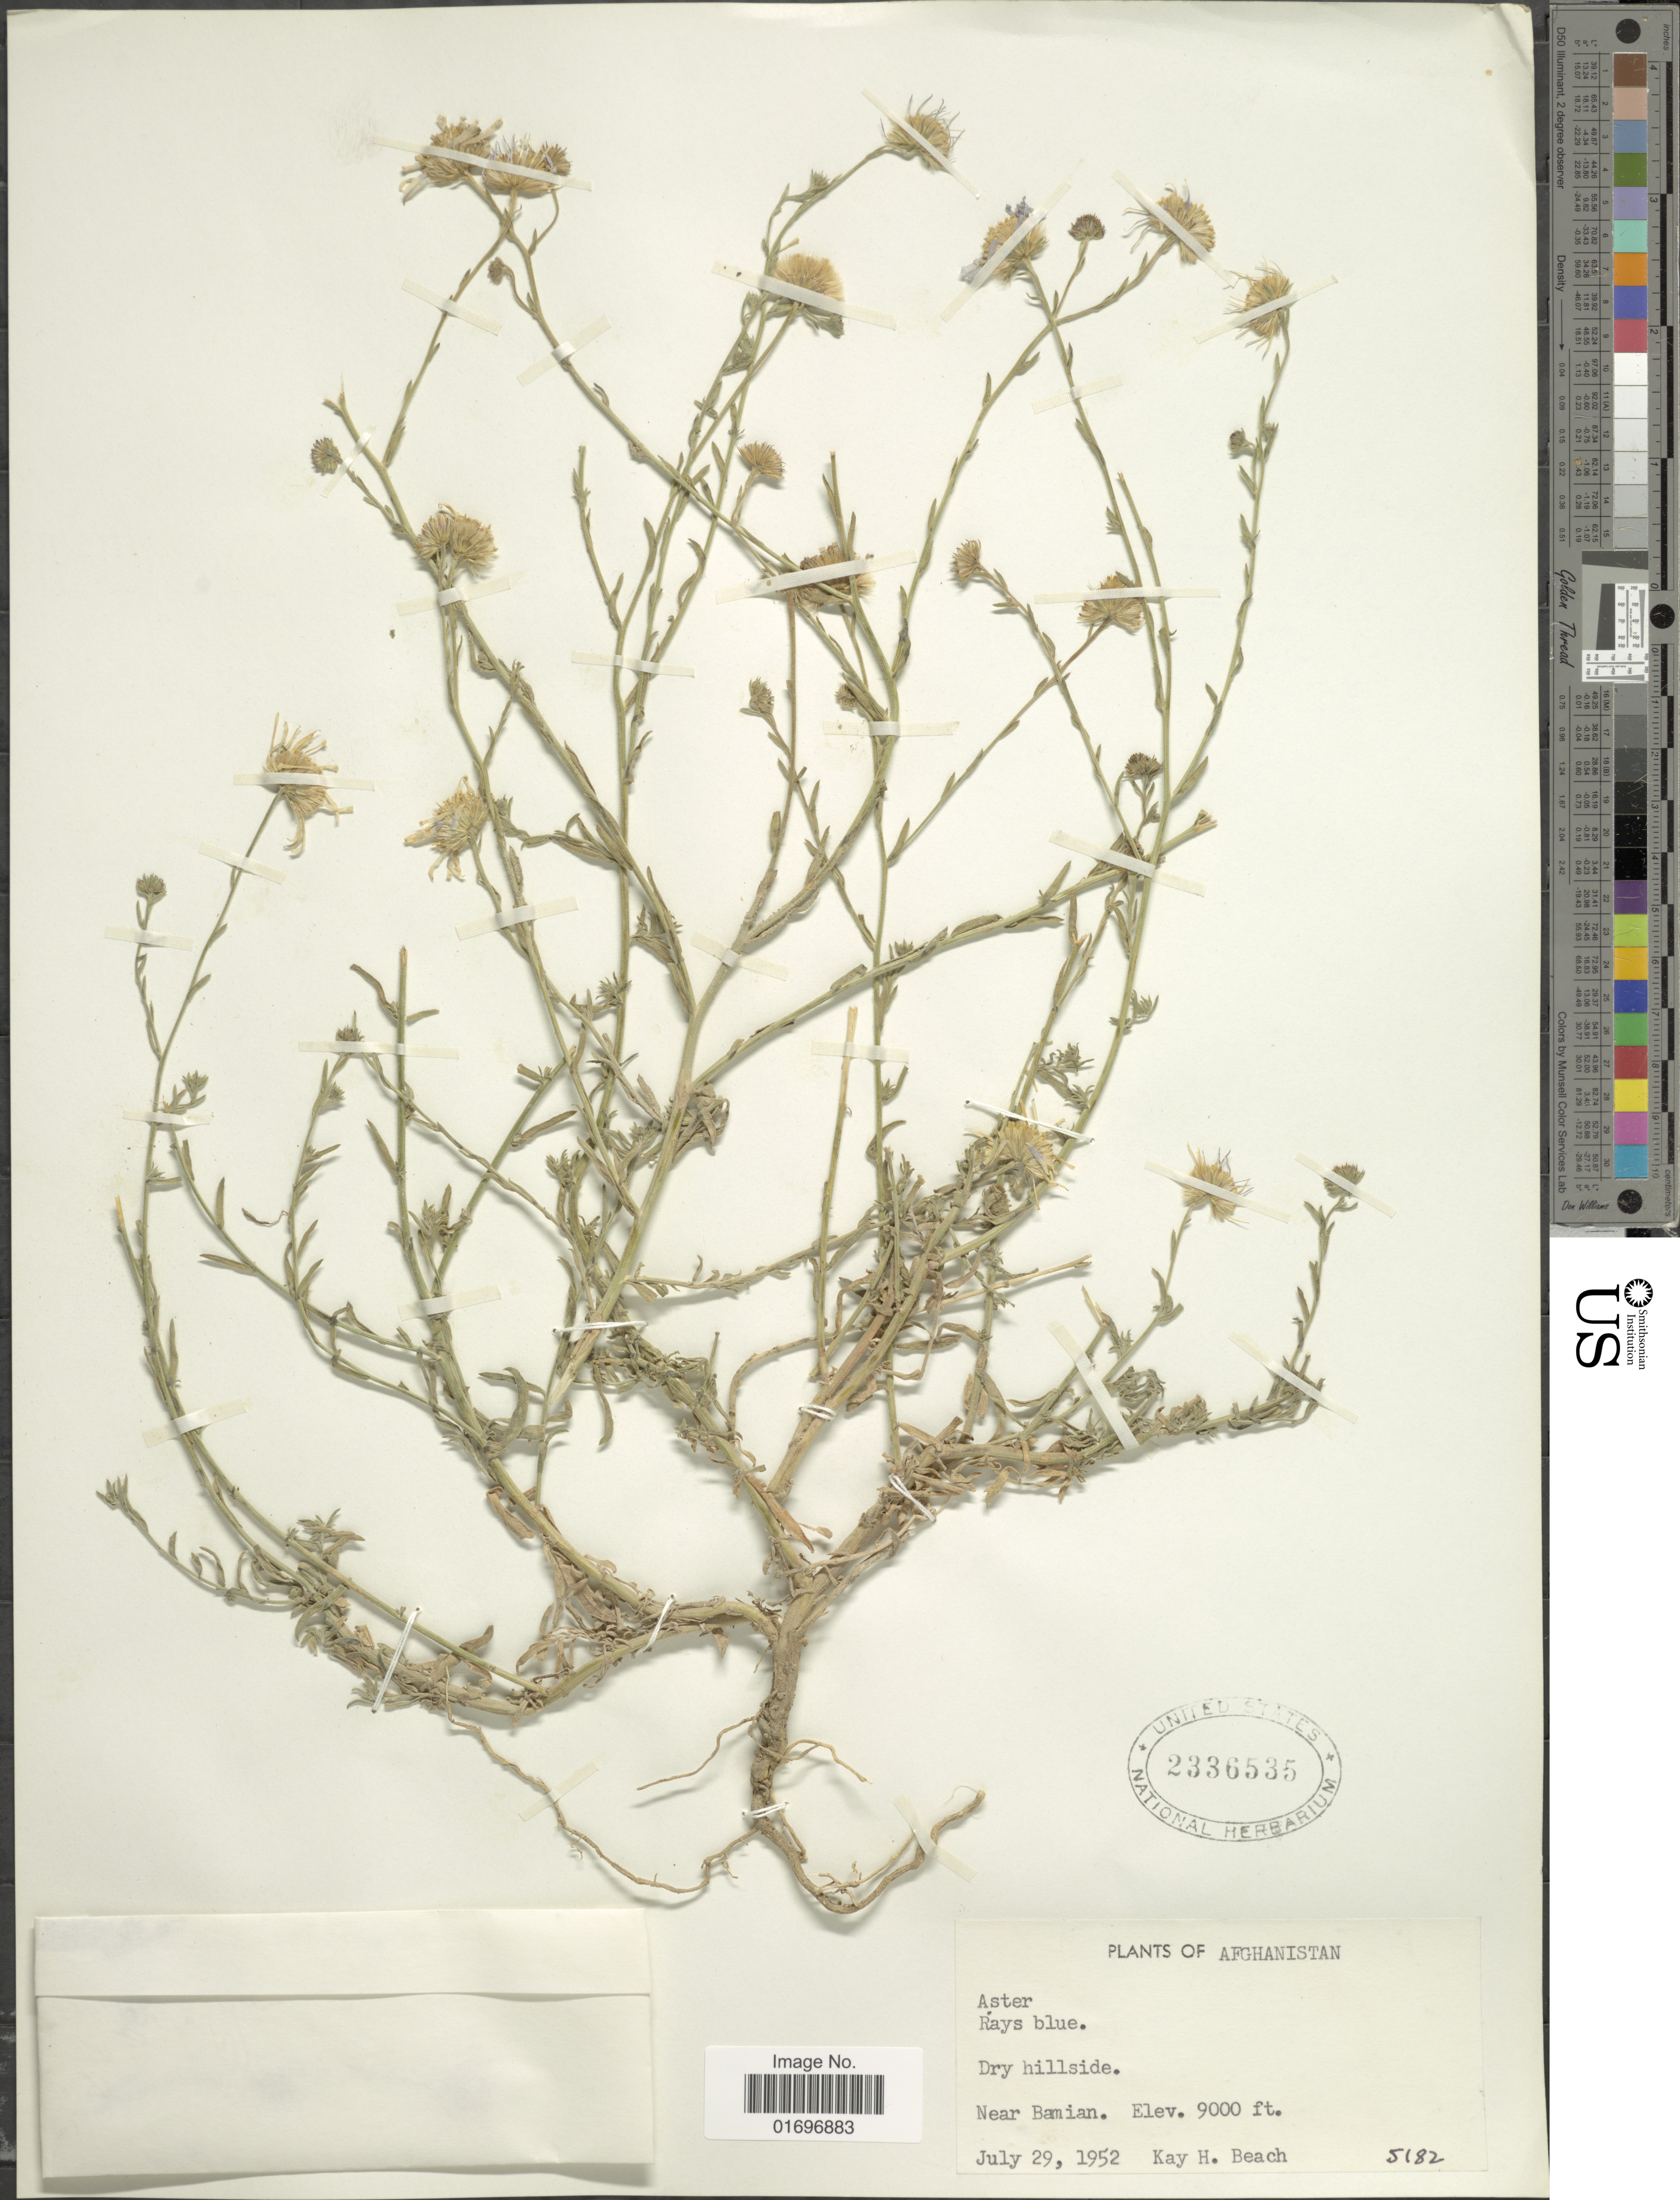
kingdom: Plantae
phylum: Tracheophyta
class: Magnoliopsida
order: Asterales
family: Asteraceae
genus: Aster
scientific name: Aster sp.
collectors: K. H. Beach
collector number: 5182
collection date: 1952-07-29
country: Afghanistan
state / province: Bamian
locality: Near Bamian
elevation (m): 2743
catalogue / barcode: US 2336535